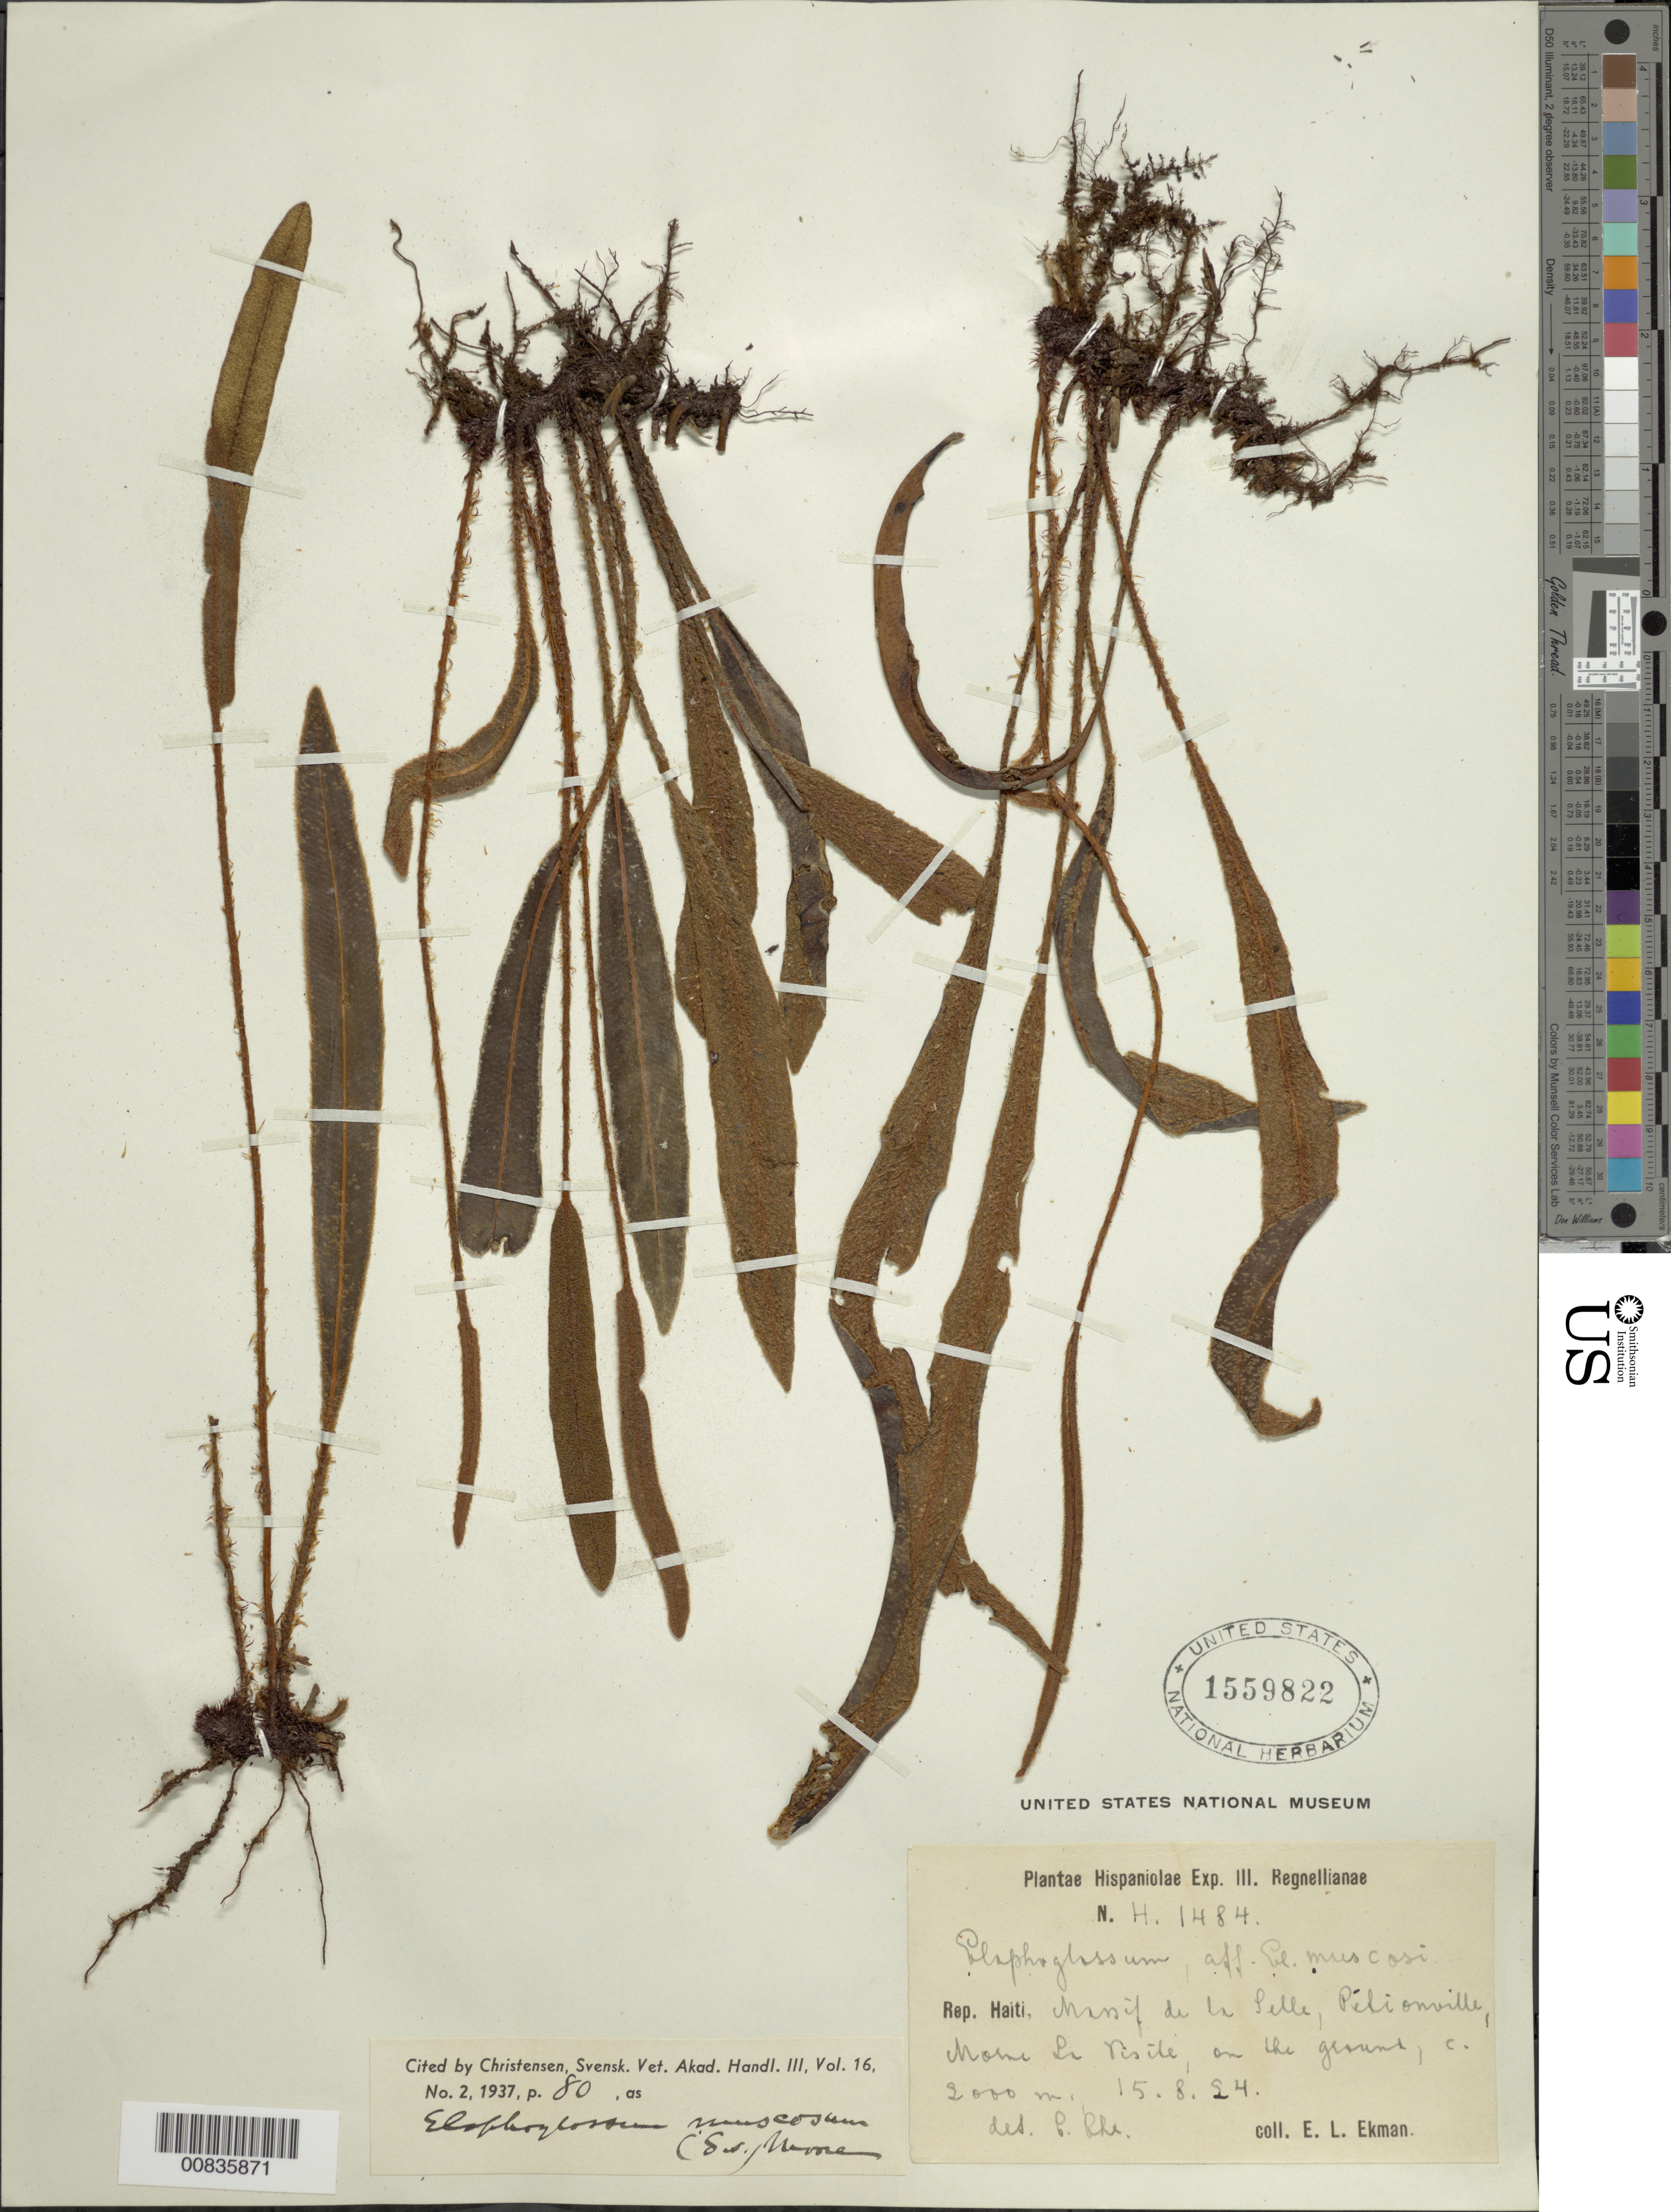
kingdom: Plantae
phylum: Tracheophyta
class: Polypodiopsida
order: Polypodiales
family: Dryopteridaceae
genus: Elaphoglossum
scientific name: Elaphoglossum eggersii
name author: (Baker) Christ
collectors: E. L. Ekman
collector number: H 1484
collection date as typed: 15 Aug 1924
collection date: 1924-08-15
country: Haiti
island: Hispaniola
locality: Massif de la Selle, Pétionville, Morne La Visite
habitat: On the ground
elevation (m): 2000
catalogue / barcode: US 1559822